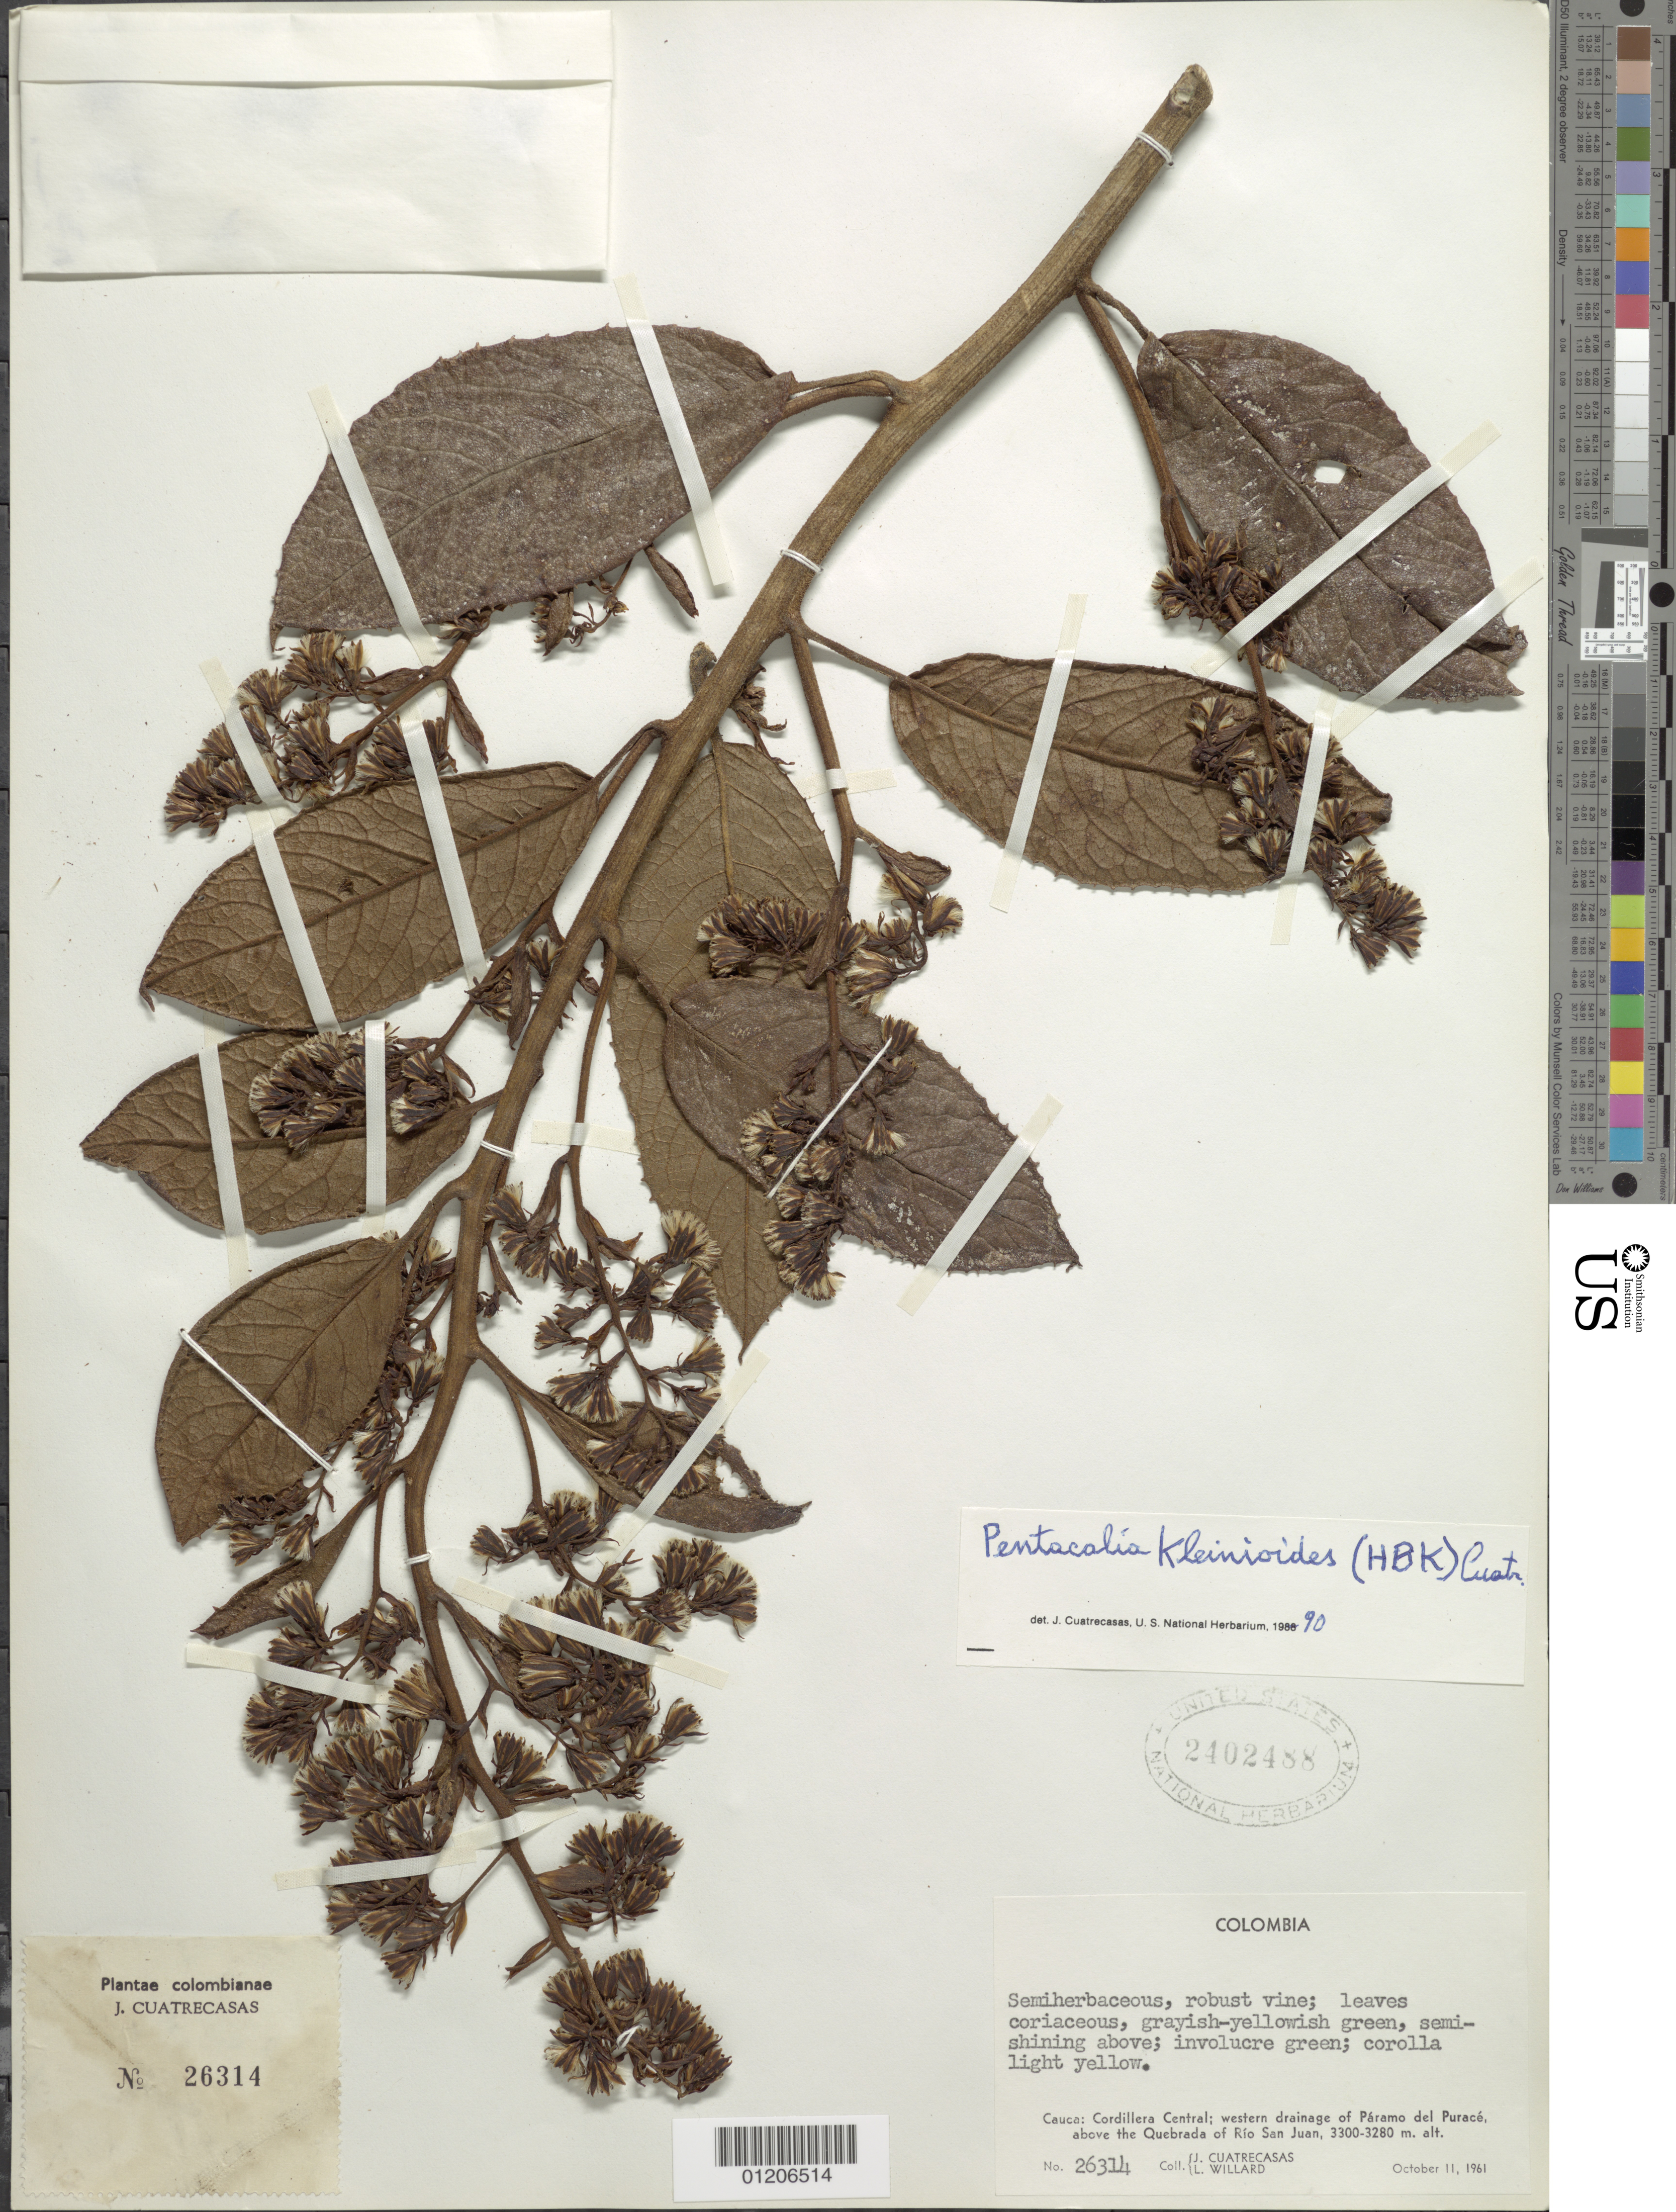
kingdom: Plantae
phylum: Tracheophyta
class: Magnoliopsida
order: Asterales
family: Asteraceae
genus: Pentacalia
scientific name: Pentacalia kleinioides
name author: (Kunth) Cuatrec.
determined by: Cuatrecasas, J.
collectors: J. Cuatrecasas & L. Willard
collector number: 26314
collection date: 1961-10-11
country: Colombia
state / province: Cauca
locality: Cordillera Central: western drainage of Paramo del Purace, above the Quebrada of Rio San Juan.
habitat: Paramo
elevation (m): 3280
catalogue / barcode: US 2402488